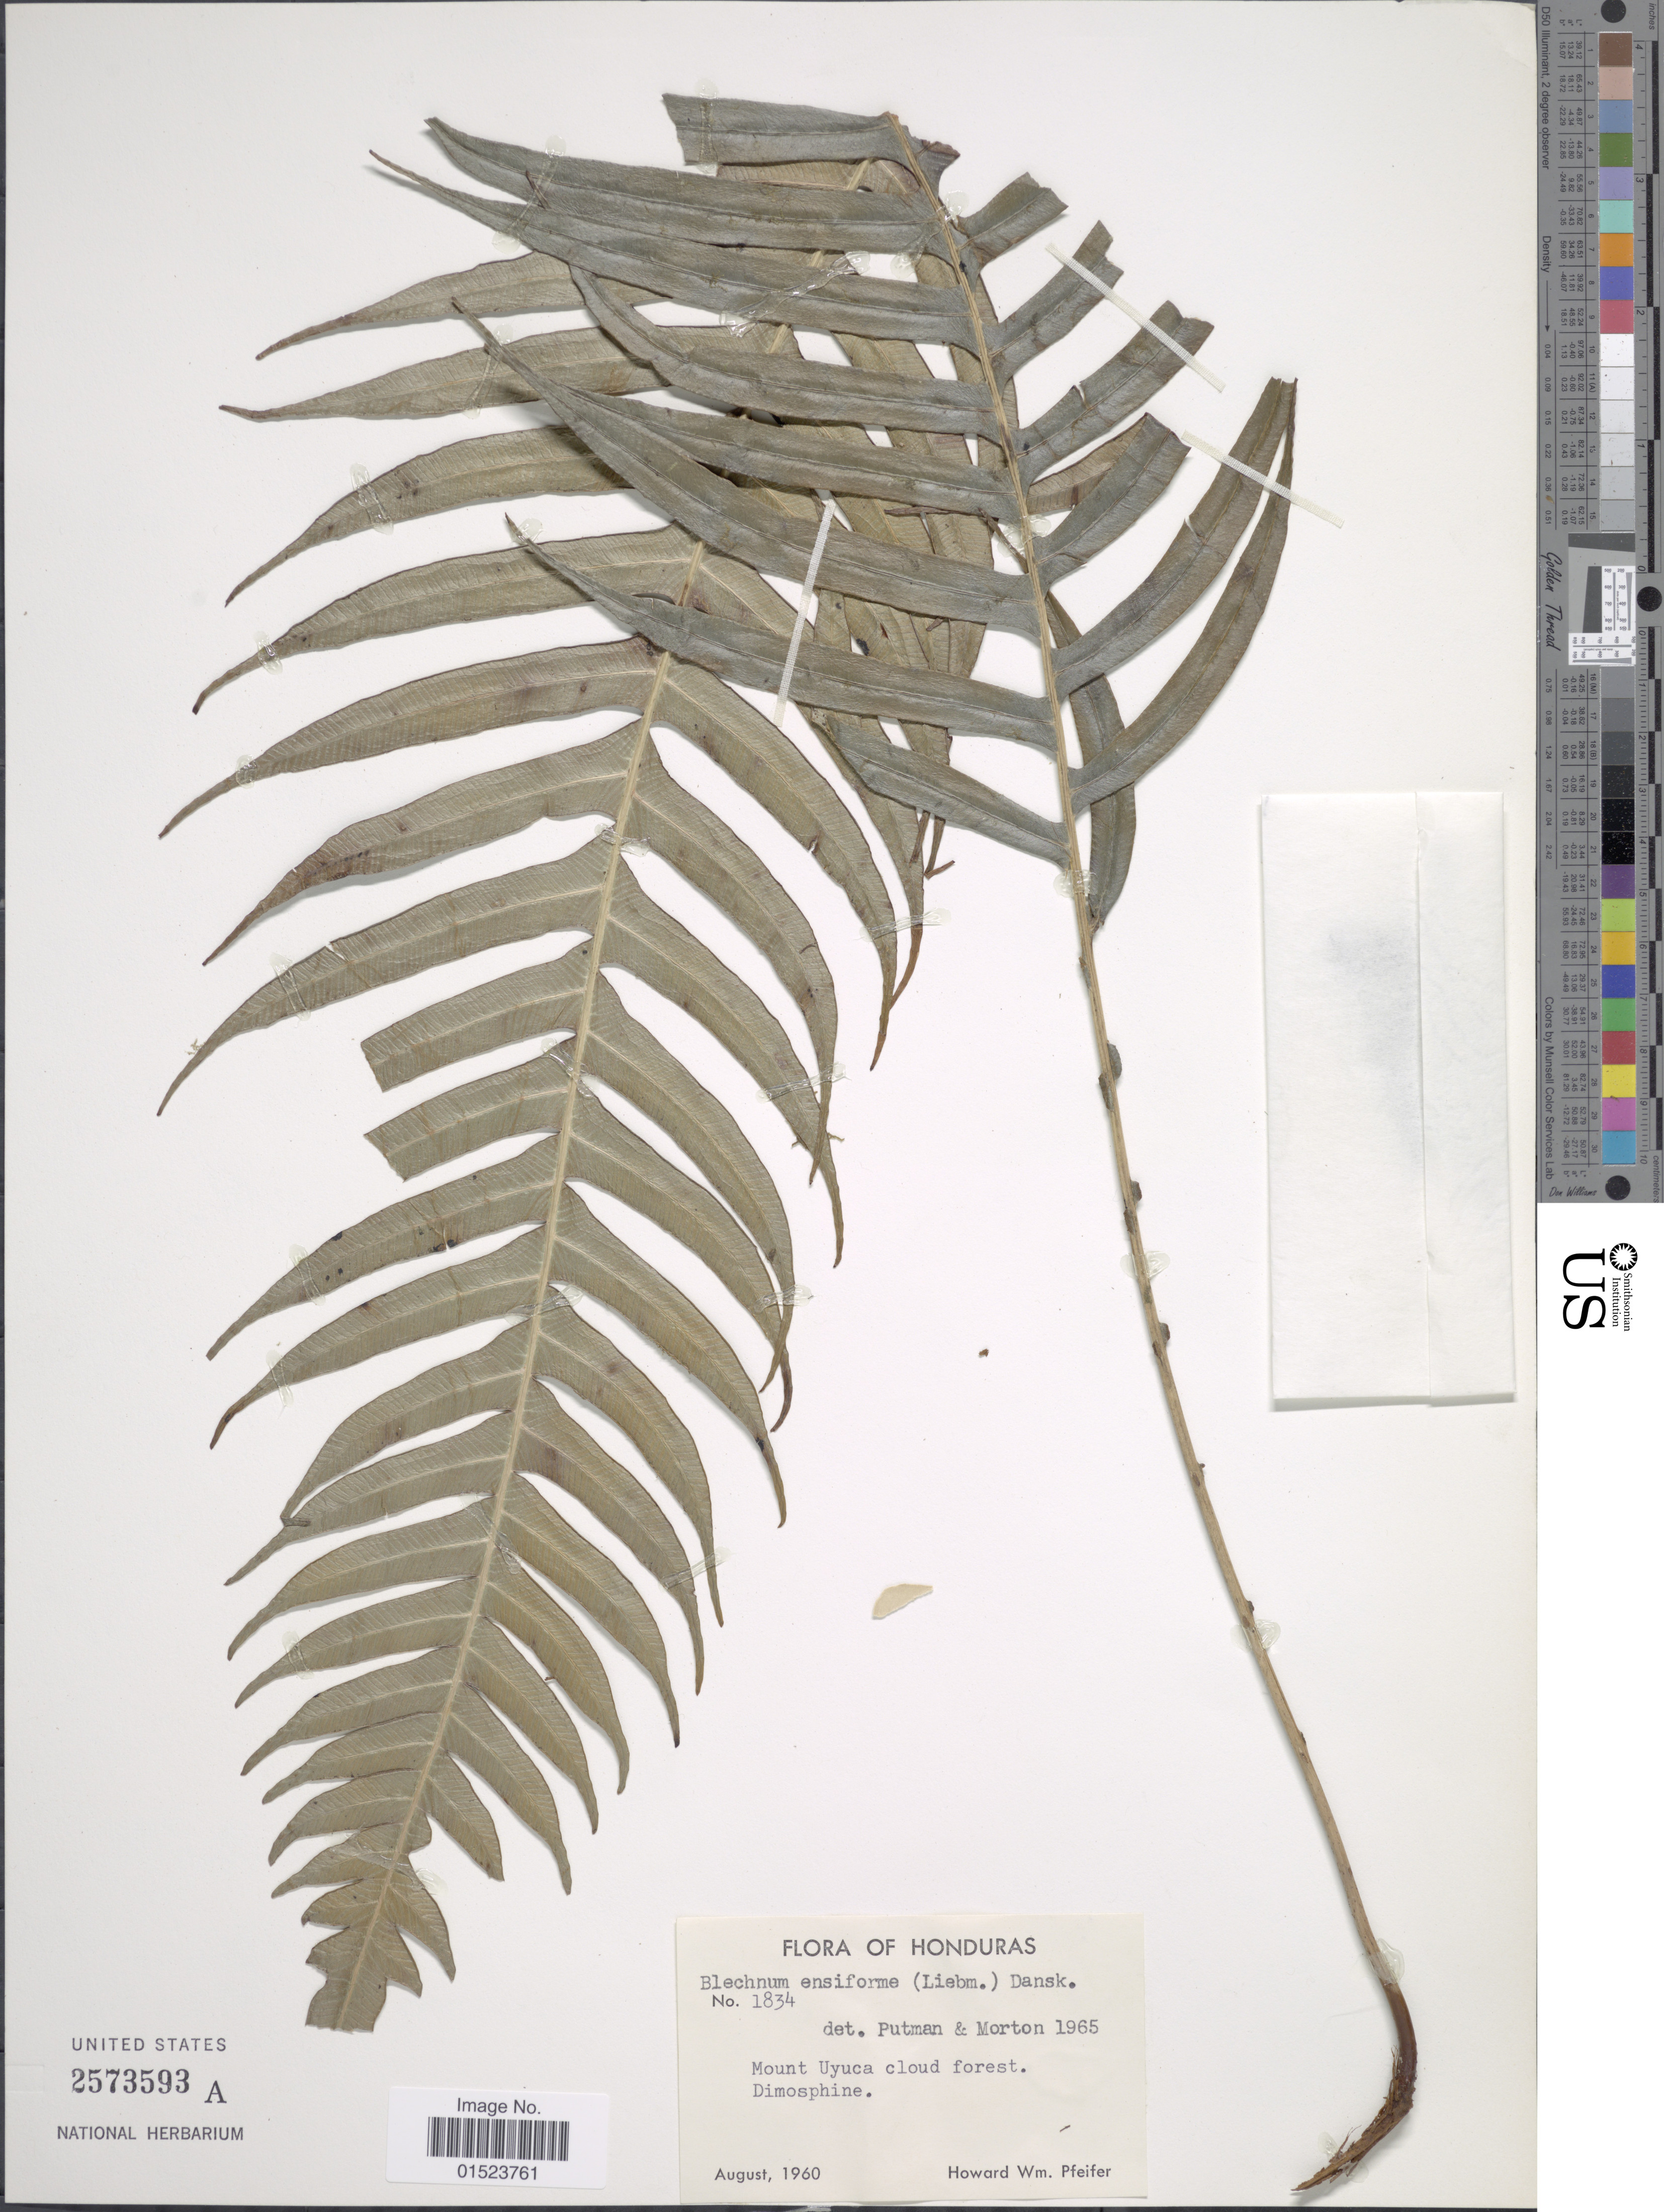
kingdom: Plantae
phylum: Tracheophyta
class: Polypodiopsida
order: Polypodiales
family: Blechnaceae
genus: Blechnum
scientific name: Blechnum ensiforme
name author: (Liebm.) C. Chr.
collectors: H. W. Pfeifer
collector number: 1834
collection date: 1960-08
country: Honduras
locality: Mount Uyuca cloud forest, Dimosphine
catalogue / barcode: US 2573593A